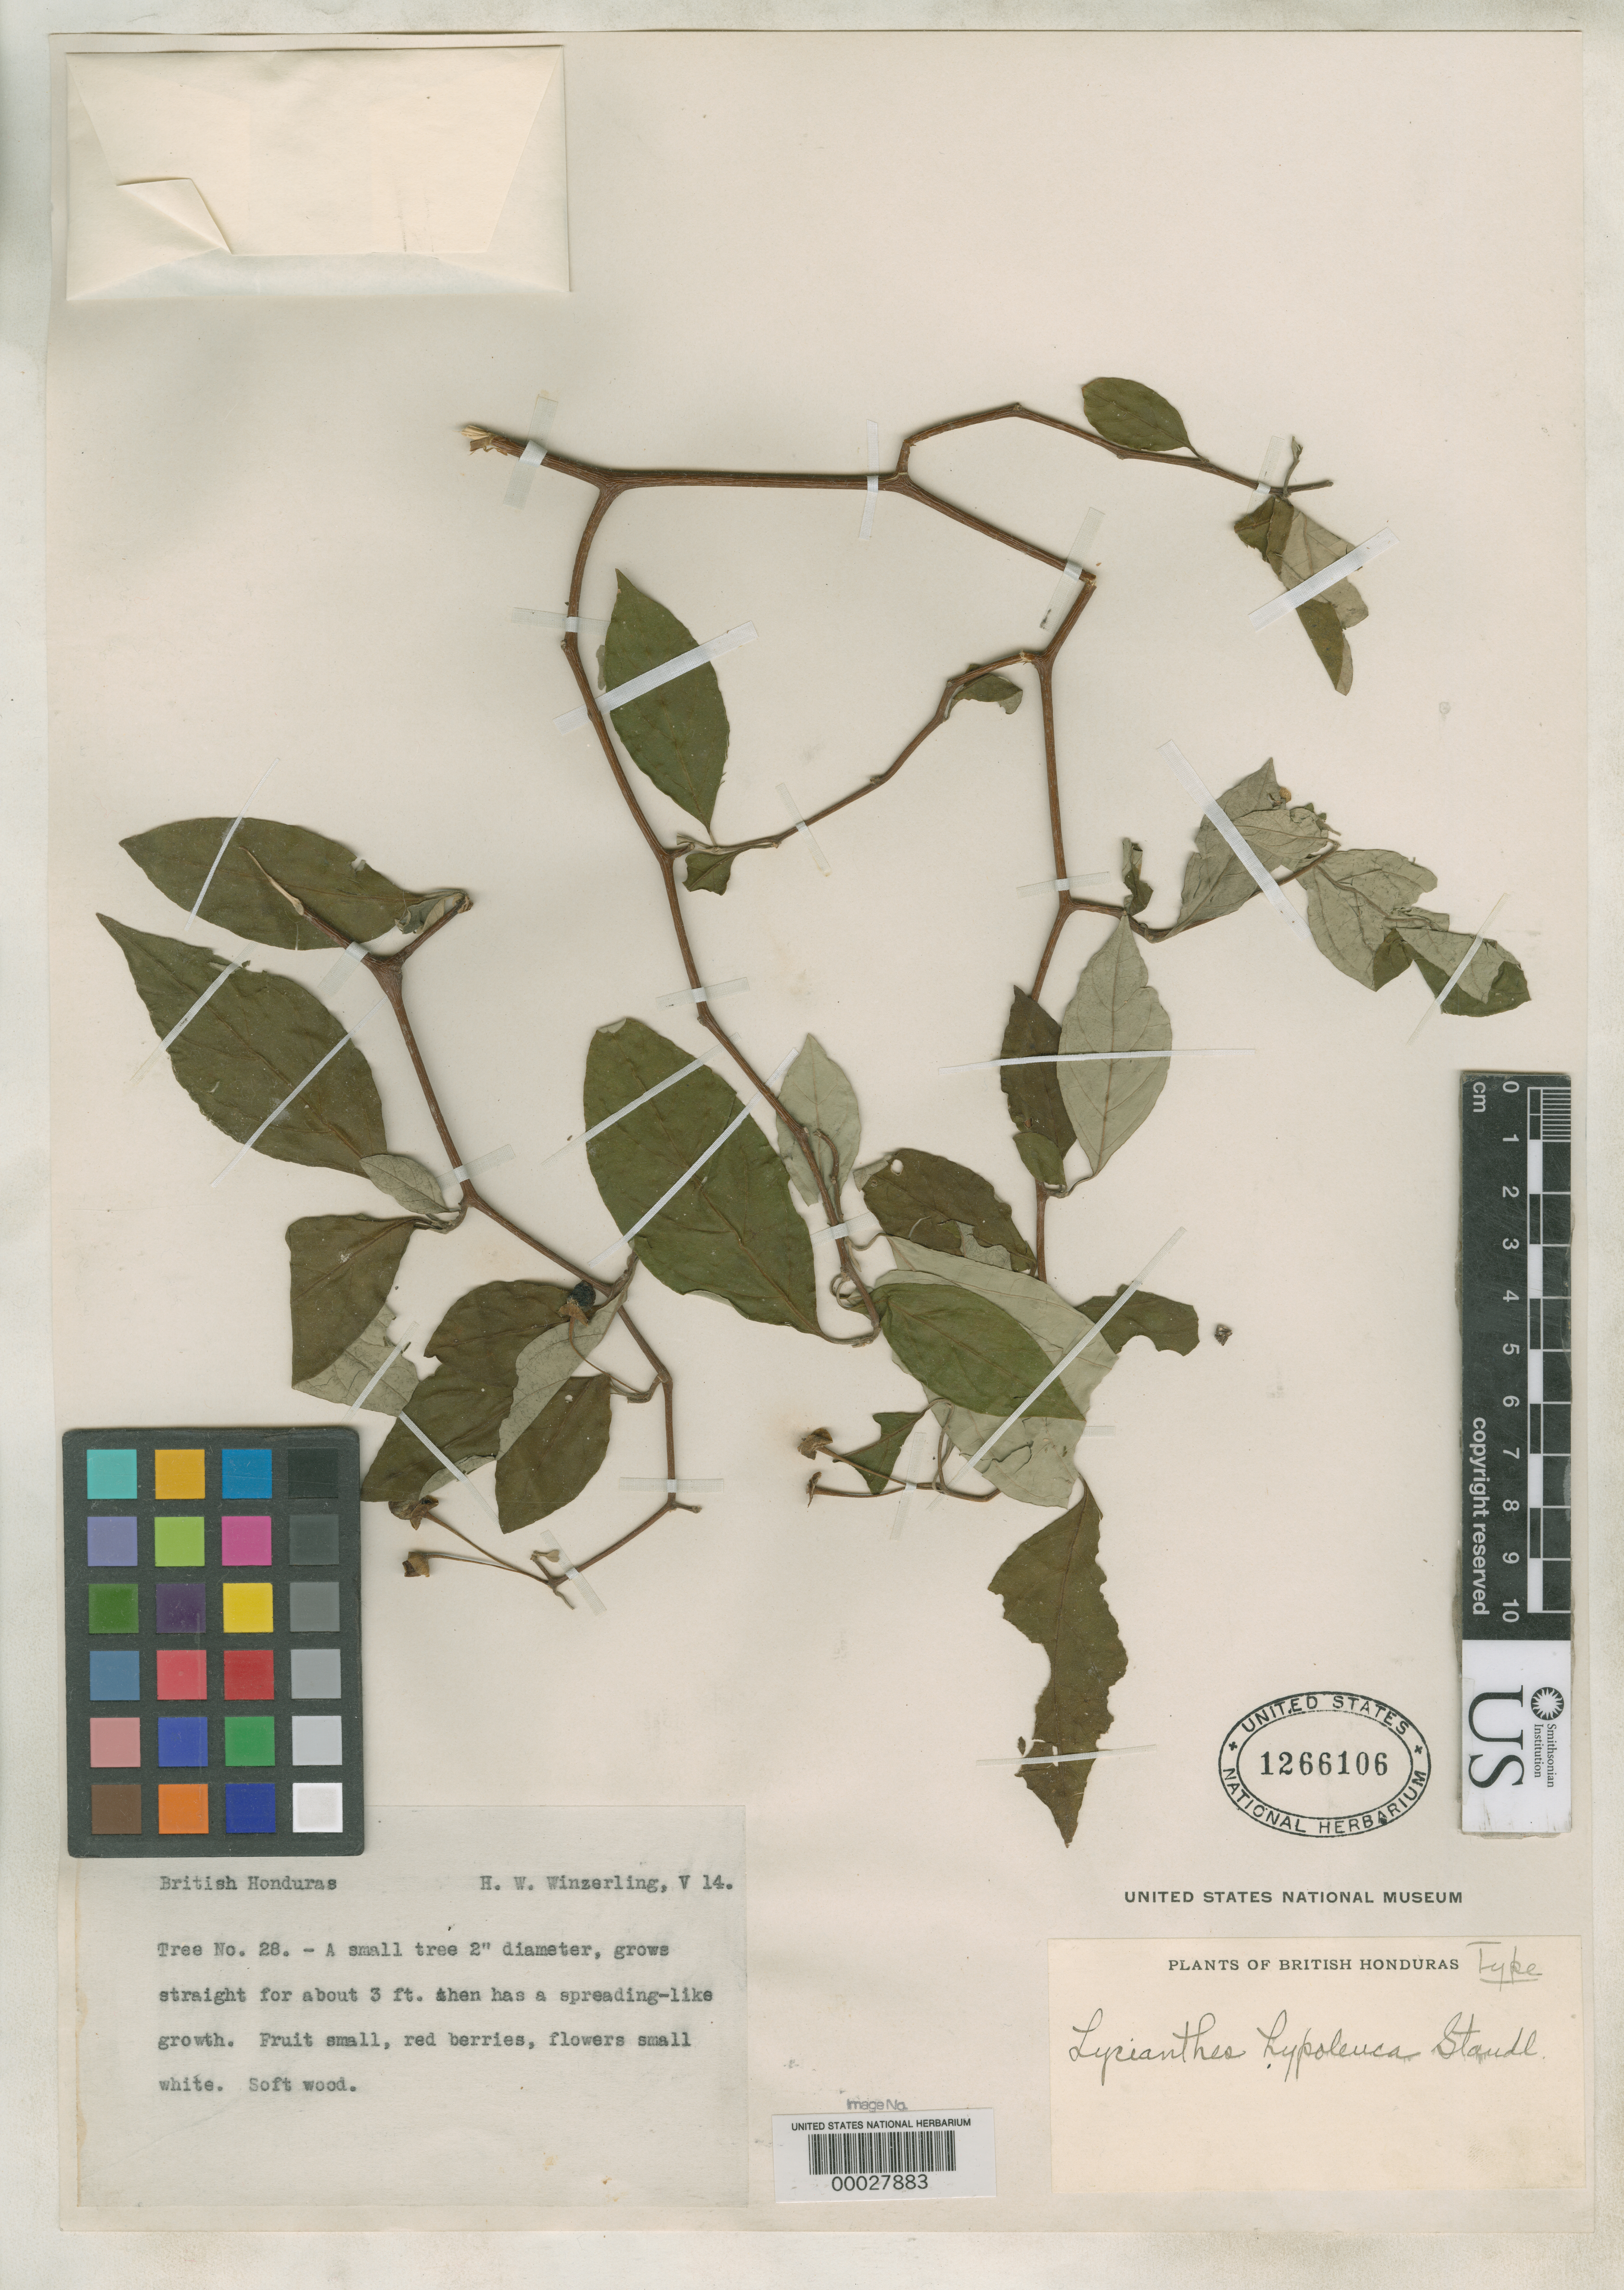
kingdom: Plantae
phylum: Tracheophyta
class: Magnoliopsida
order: Solanales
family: Solanaceae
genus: Lycianthes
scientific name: Lycianthes hypoleuca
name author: Standl.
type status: Holotype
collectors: H. Winzerling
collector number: V-14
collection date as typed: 1926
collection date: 1926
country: Belize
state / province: Orange Walk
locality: British Honduras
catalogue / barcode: US 1266106